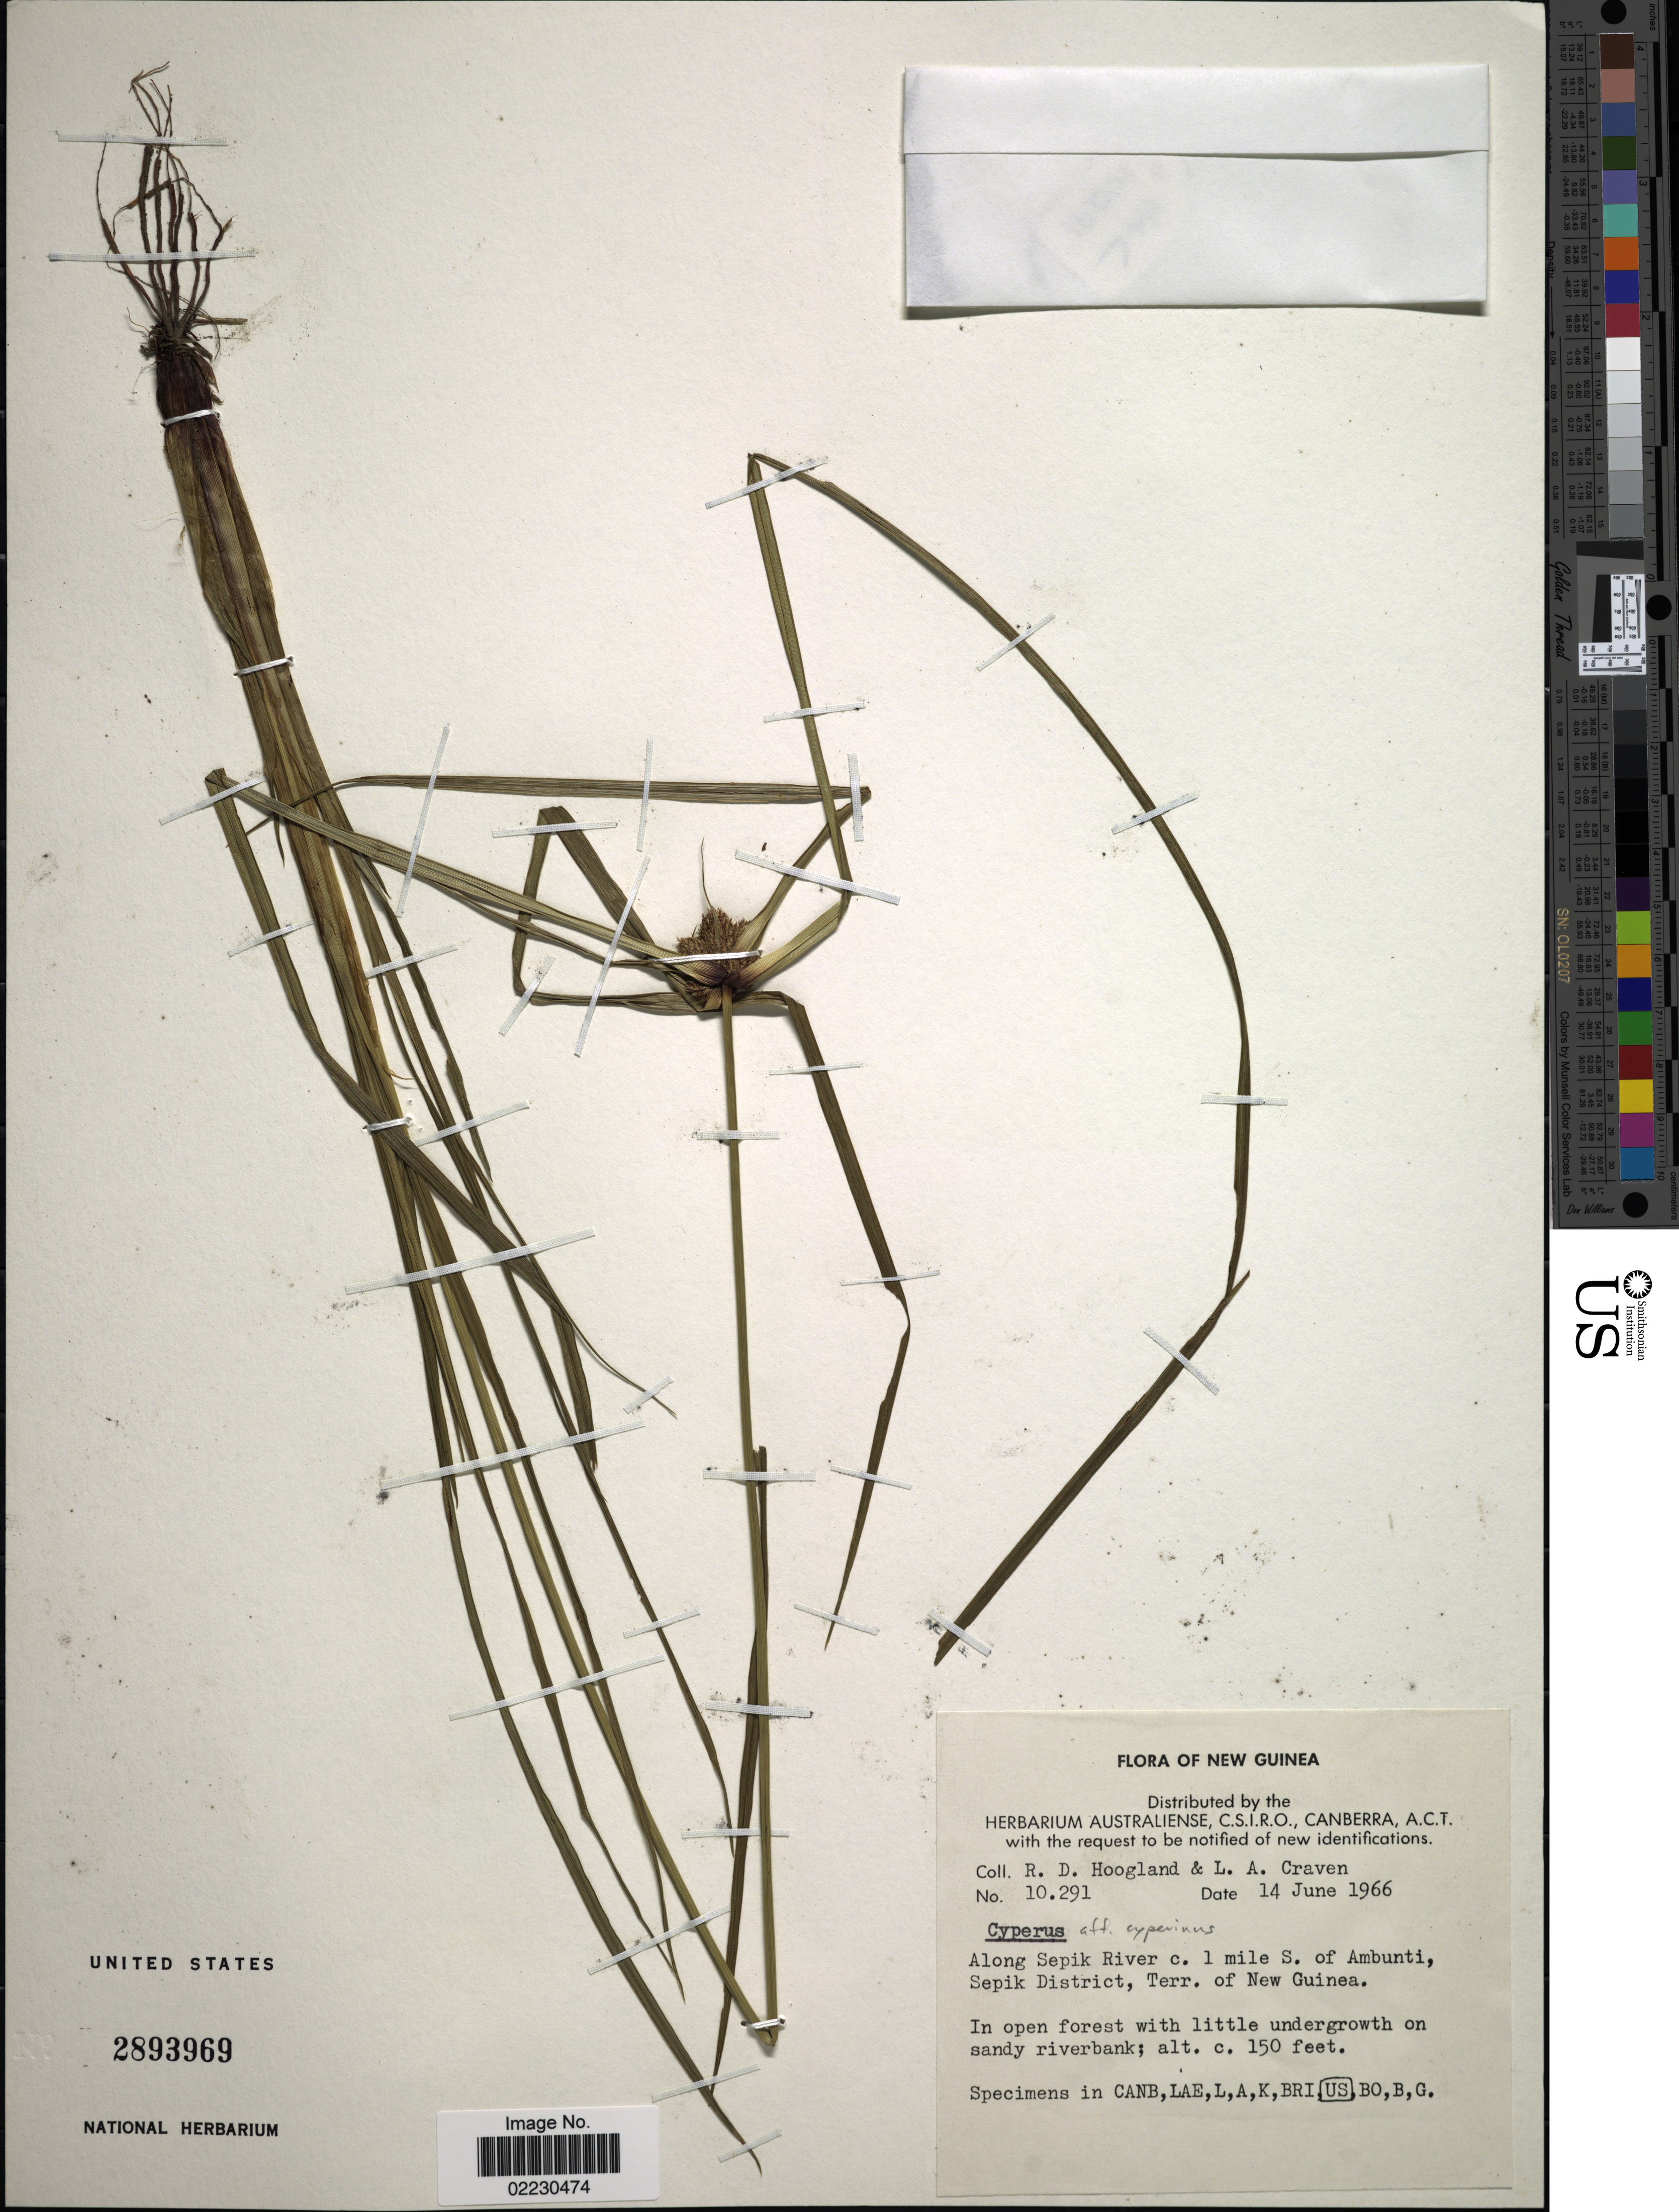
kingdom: Plantae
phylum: Tracheophyta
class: Liliopsida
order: Poales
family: Cyperaceae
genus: Cyperus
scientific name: Cyperus pachycephalus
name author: J. Kern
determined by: Goetghebeur, P.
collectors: R. D. Hoogland & L. A. Craven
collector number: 10291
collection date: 1966-06-14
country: Papua New Guinea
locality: Along Sepik River, ca. 1 mile S. of Ambunti, Sepik District, Terr. of New Guinea. New Guinea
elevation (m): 46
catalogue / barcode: US 2893969